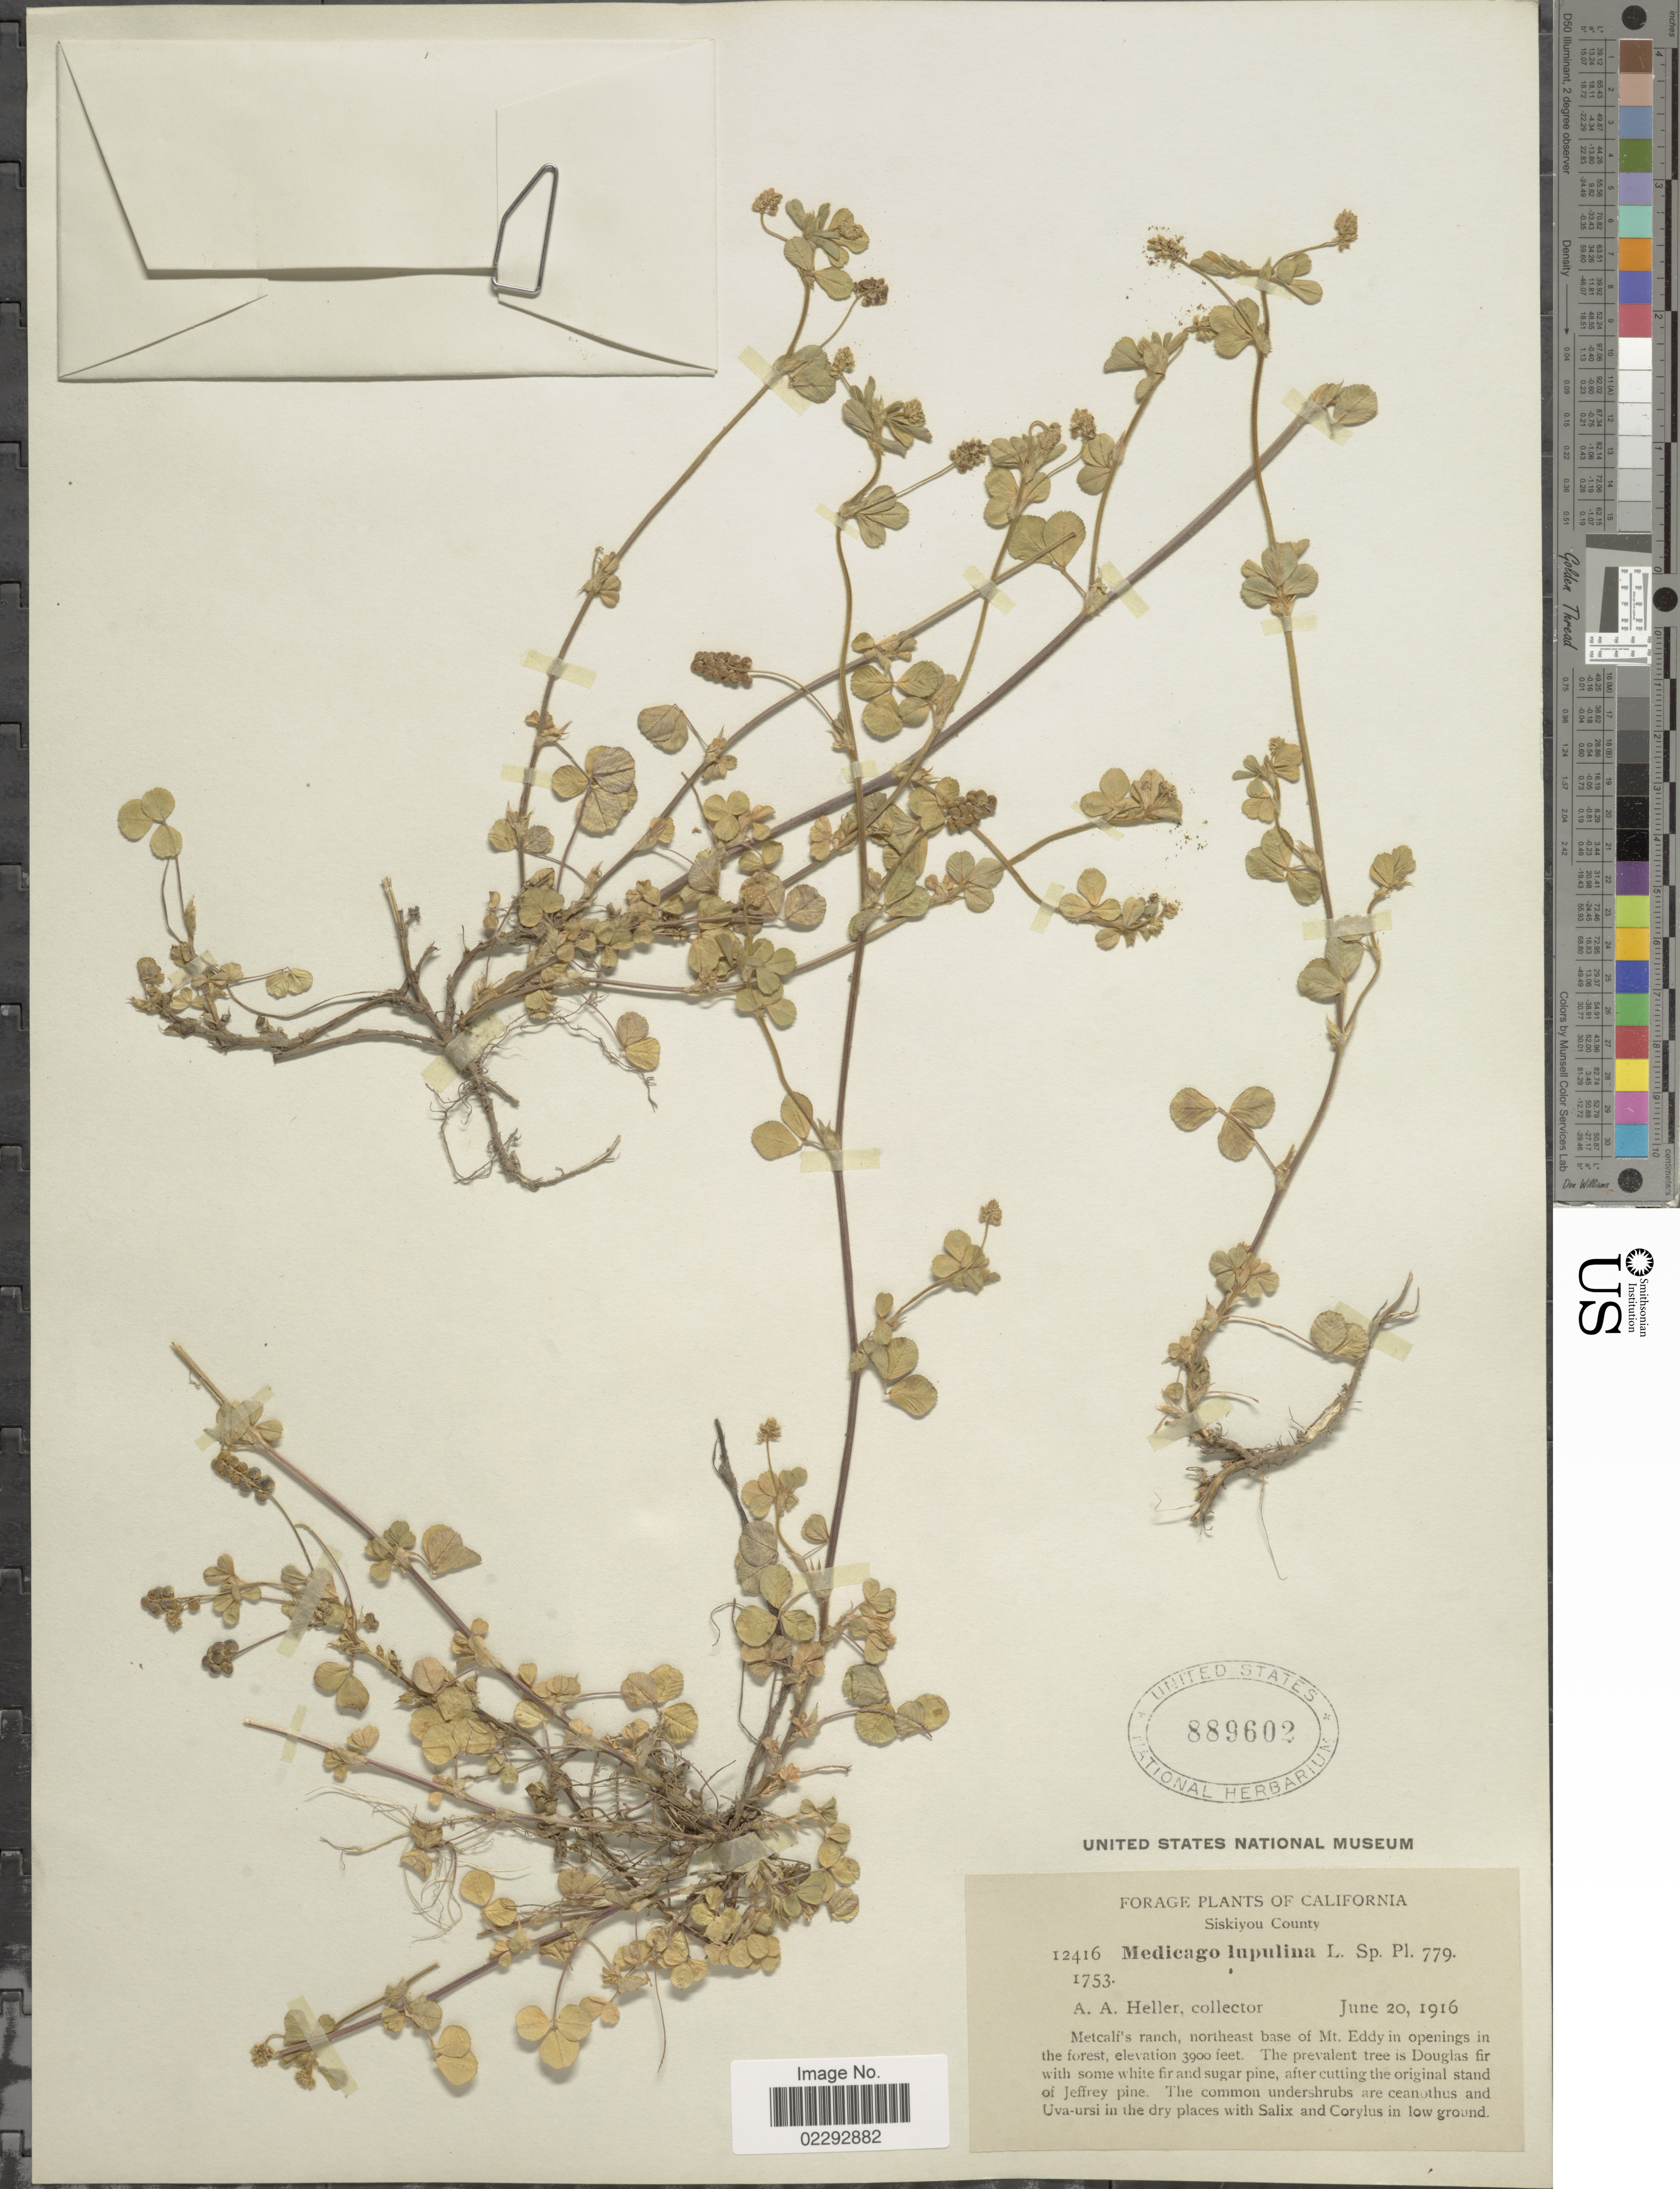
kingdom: Plantae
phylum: Tracheophyta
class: Magnoliopsida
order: Fabales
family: Fabaceae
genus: Medicago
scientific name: Medicago lupulina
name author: L.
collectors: A. A. Heller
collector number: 12416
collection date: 1916-06-20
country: United States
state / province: California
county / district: Siskiyou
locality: Siskiyou County. Metcali's ranch,northeast base of Mt. Eddy in openings in the forest.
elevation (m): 1189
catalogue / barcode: US 889602